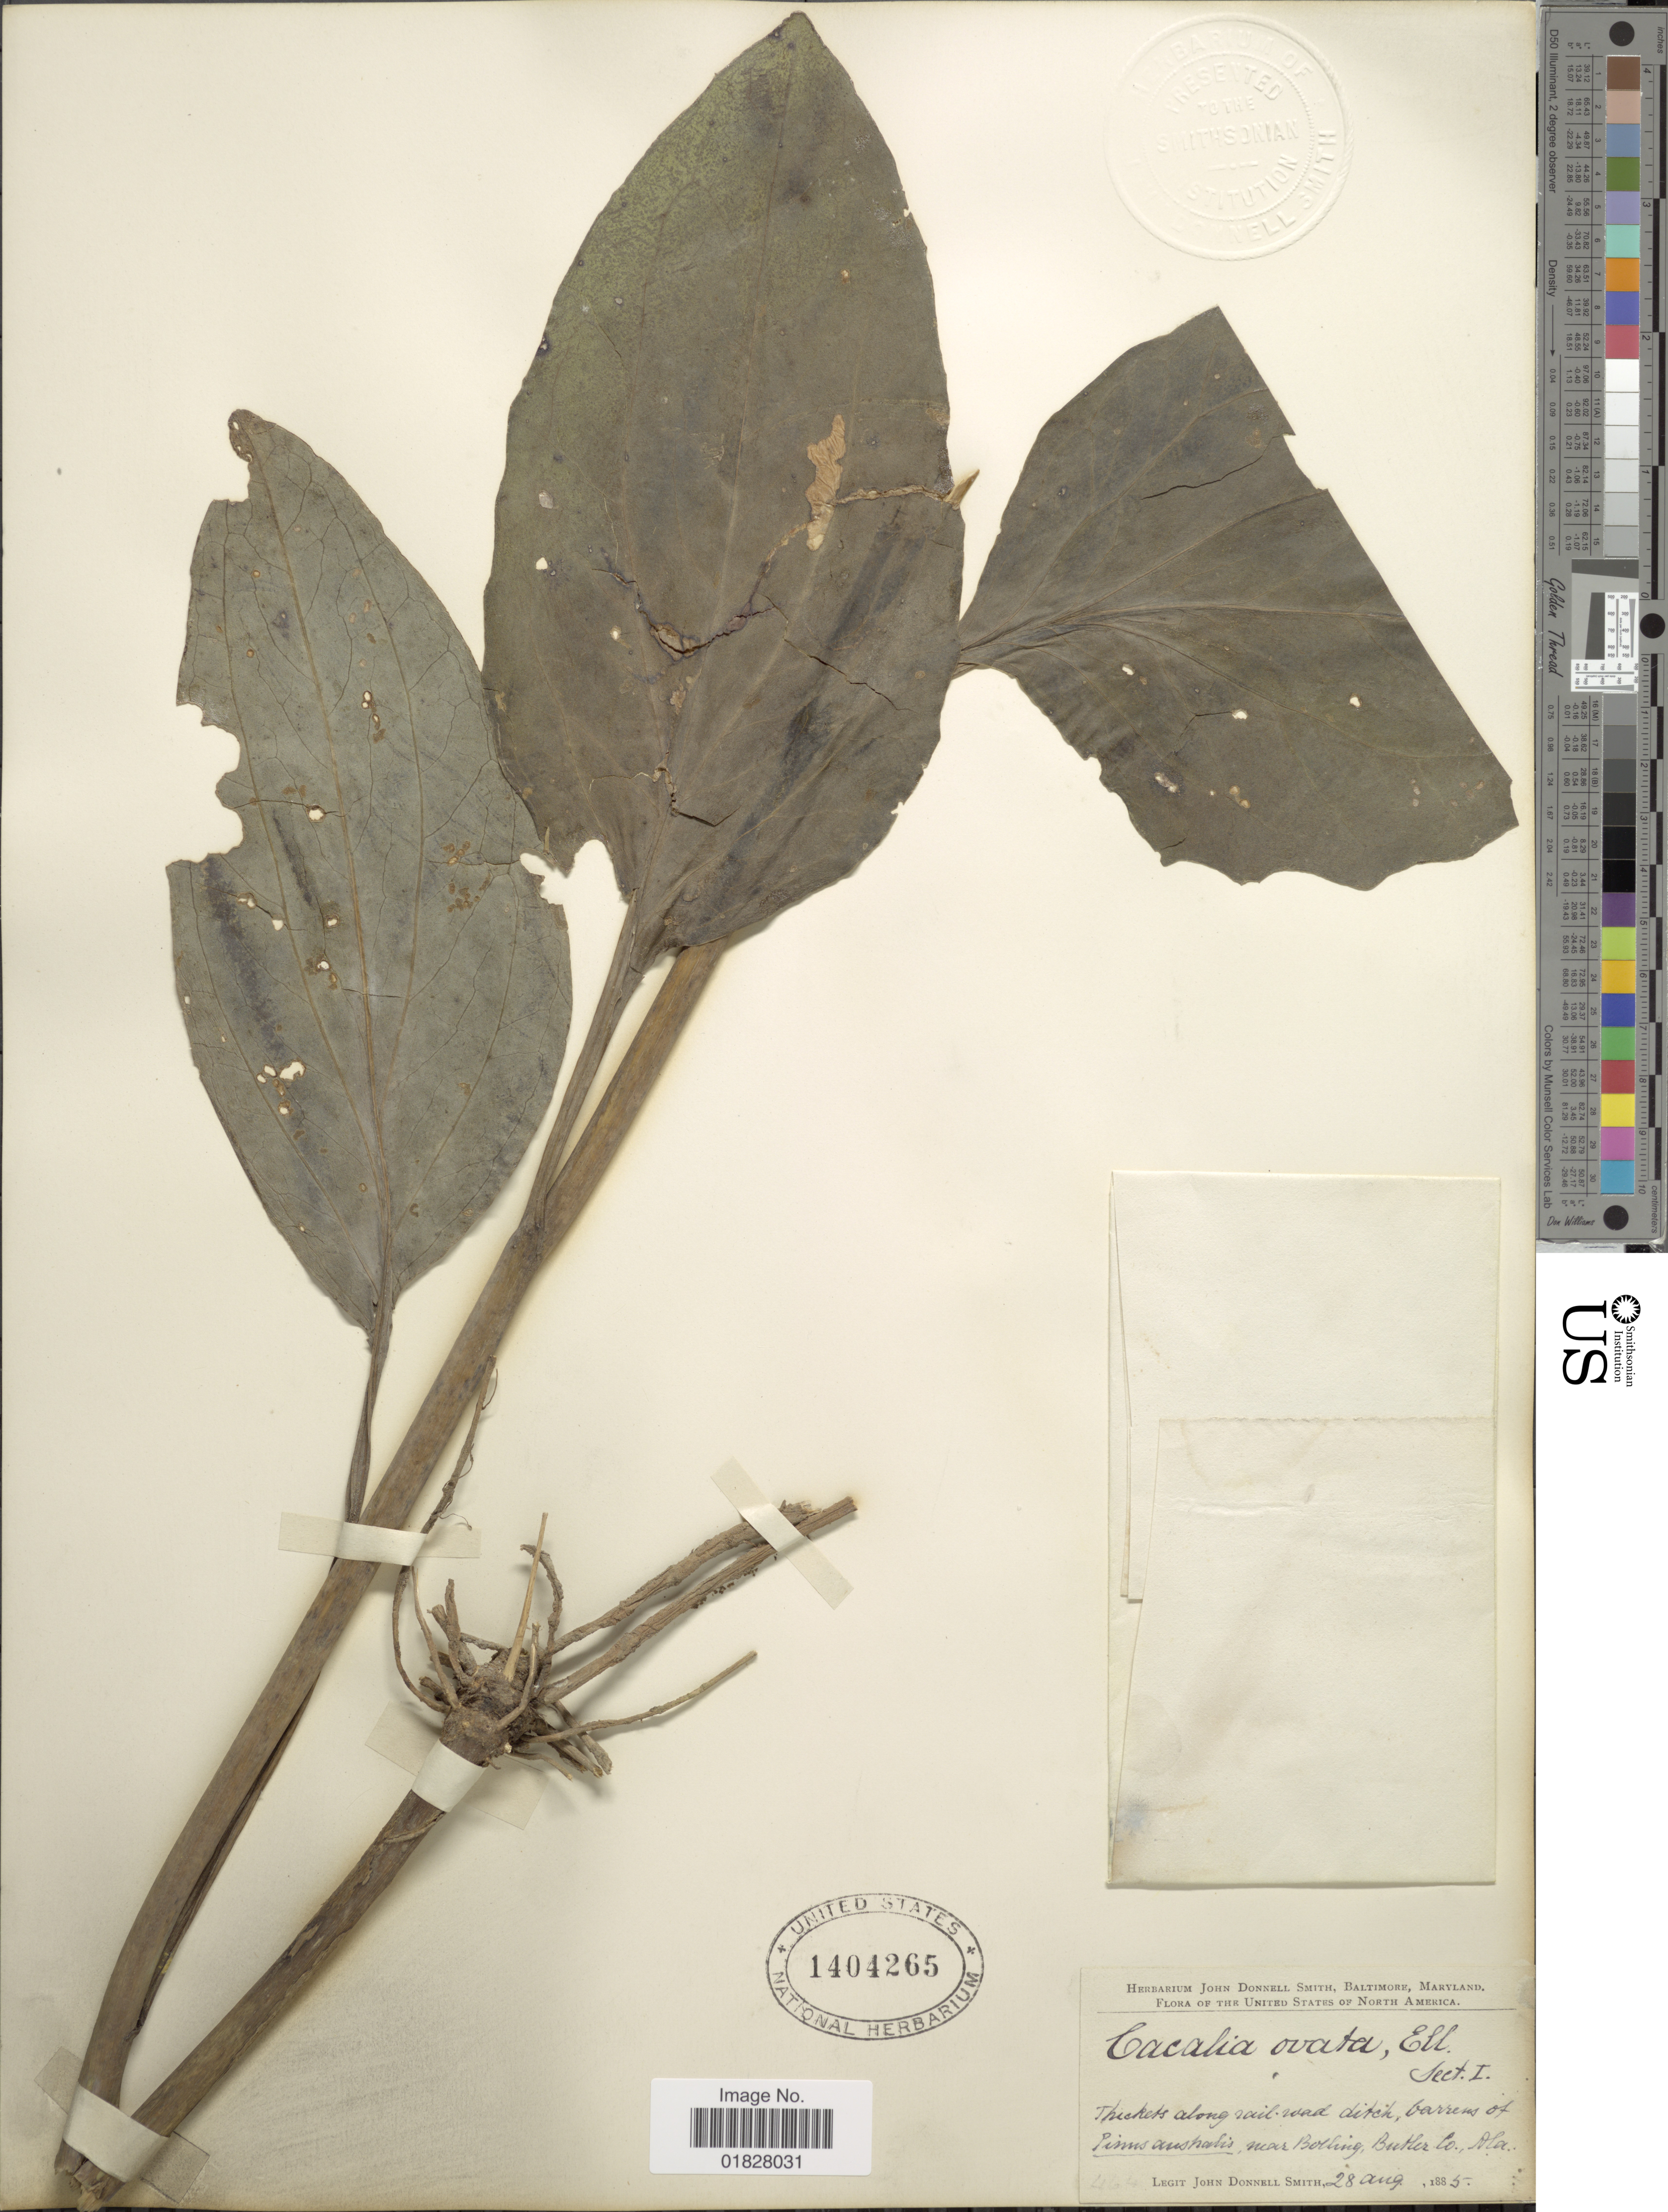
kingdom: Plantae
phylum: Tracheophyta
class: Magnoliopsida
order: Asterales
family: Asteraceae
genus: Arnoglossum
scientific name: Arnoglossum ovatum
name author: (Walter) H. Rob.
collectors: J. Donnell Smith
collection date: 1885-08-28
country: United States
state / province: Alabama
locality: Thickets along rail road ditch, barrens of Pinus australis near Bolling, Butler Co., Ala.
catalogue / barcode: US 1404265